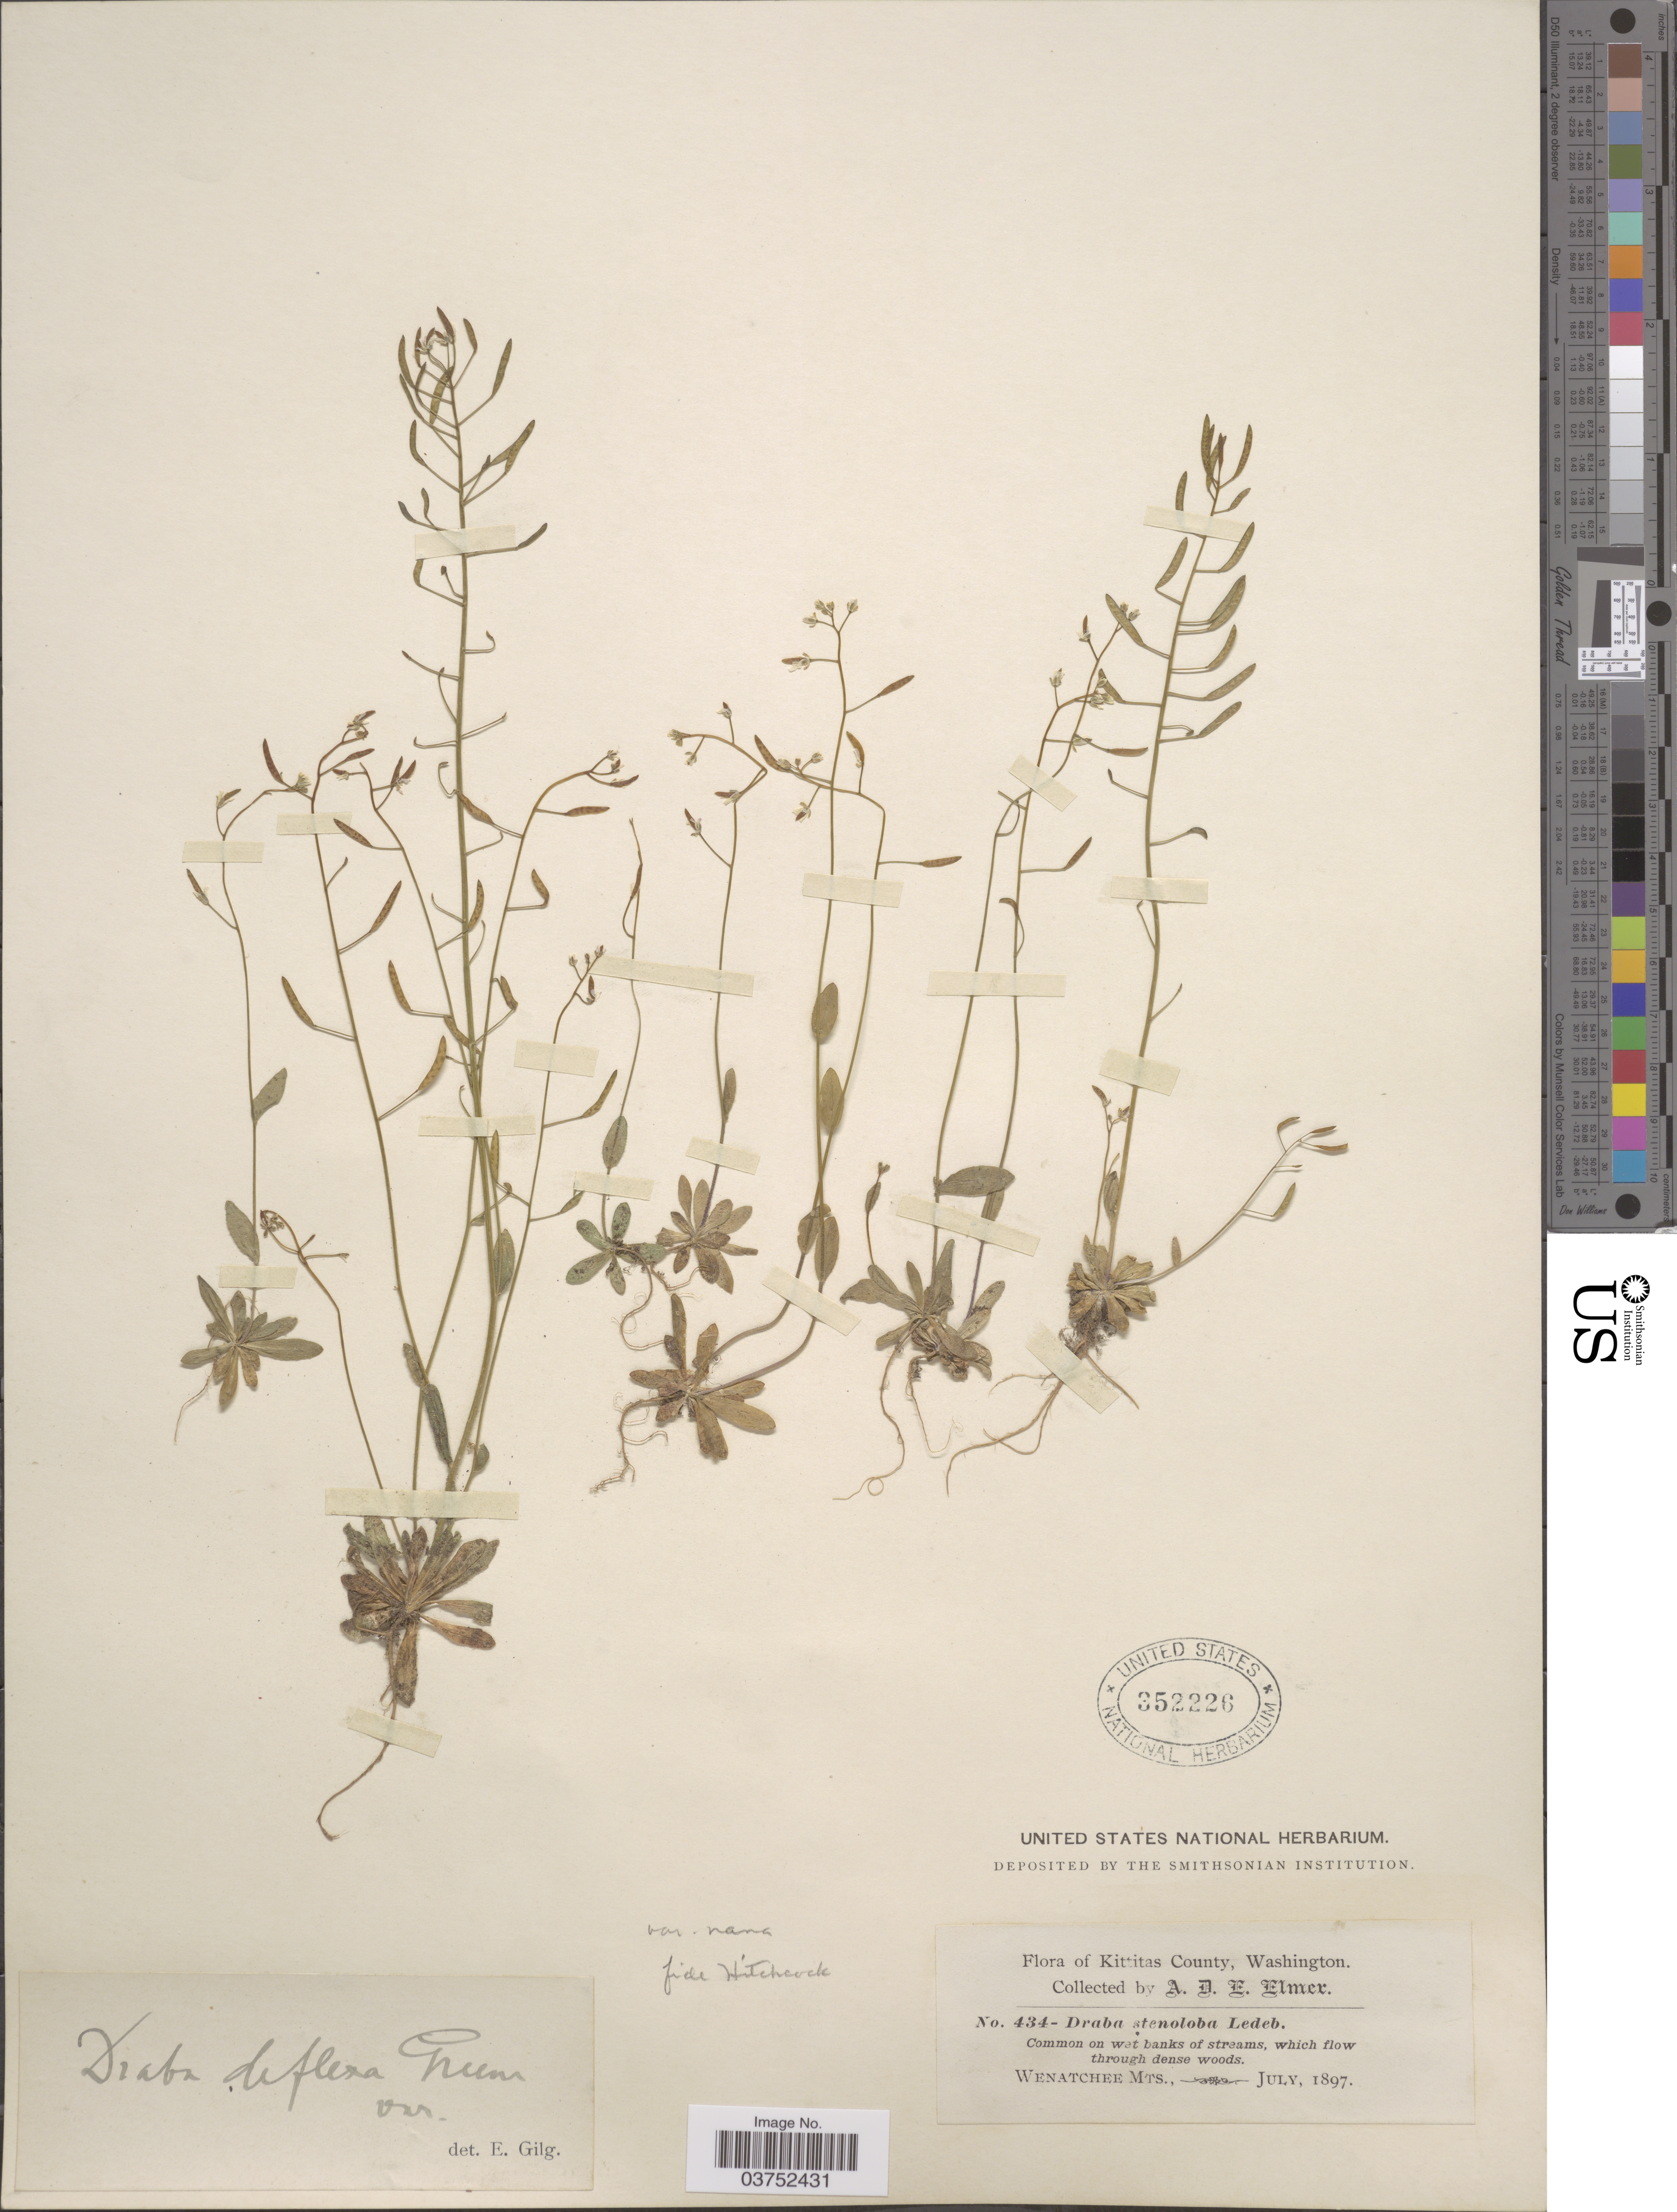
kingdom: Plantae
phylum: Tracheophyta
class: Magnoliopsida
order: Brassicales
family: Brassicaceae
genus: Draba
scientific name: Draba stenoloba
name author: Ledeb.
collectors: A. D. E. Elmer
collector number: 434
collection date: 1897-07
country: United States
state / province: Washington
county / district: Kittitas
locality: Kittitas County. Wenatchee Mts.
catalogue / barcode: US 352226